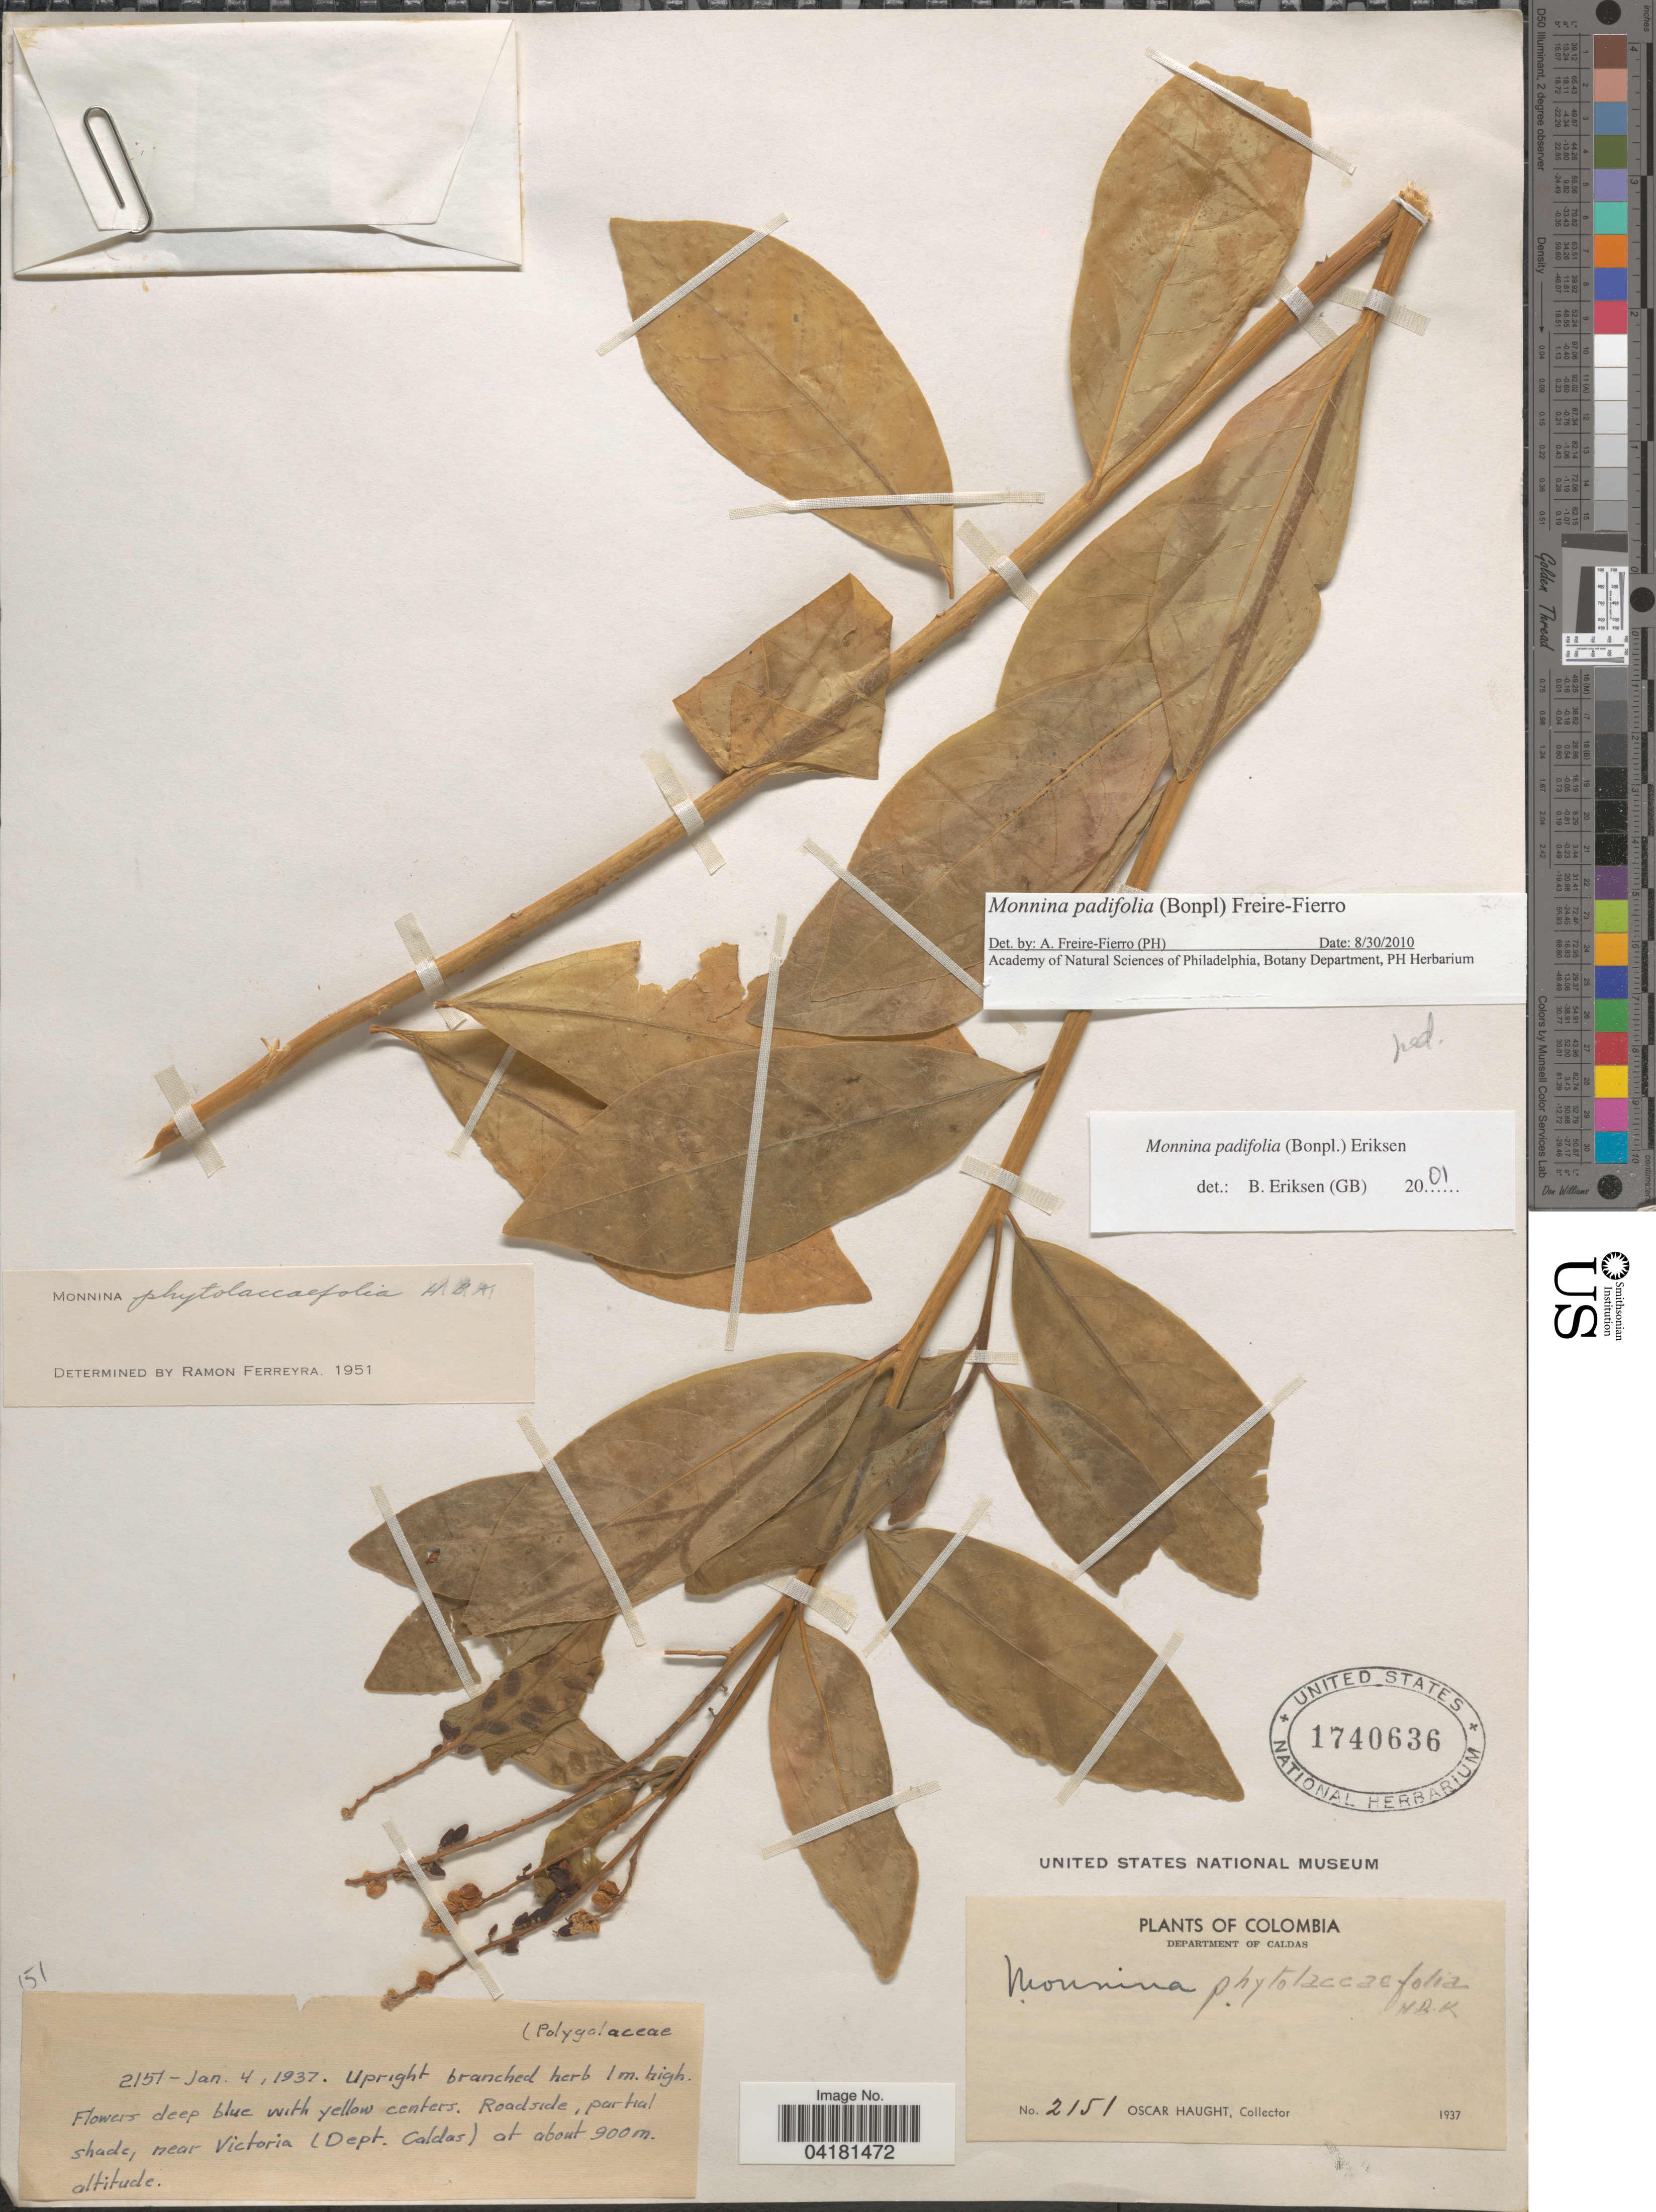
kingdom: Plantae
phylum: Tracheophyta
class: Magnoliopsida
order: Fabales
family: Polygalaceae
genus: Monnina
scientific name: Monnina padifolia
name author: (Bonpl.) Freire-Fierro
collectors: O. L. Haught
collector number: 2151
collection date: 1937-01-04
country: Colombia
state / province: Caldas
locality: Department of Caldas. Near Victoria.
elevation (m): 900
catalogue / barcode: US 1740636